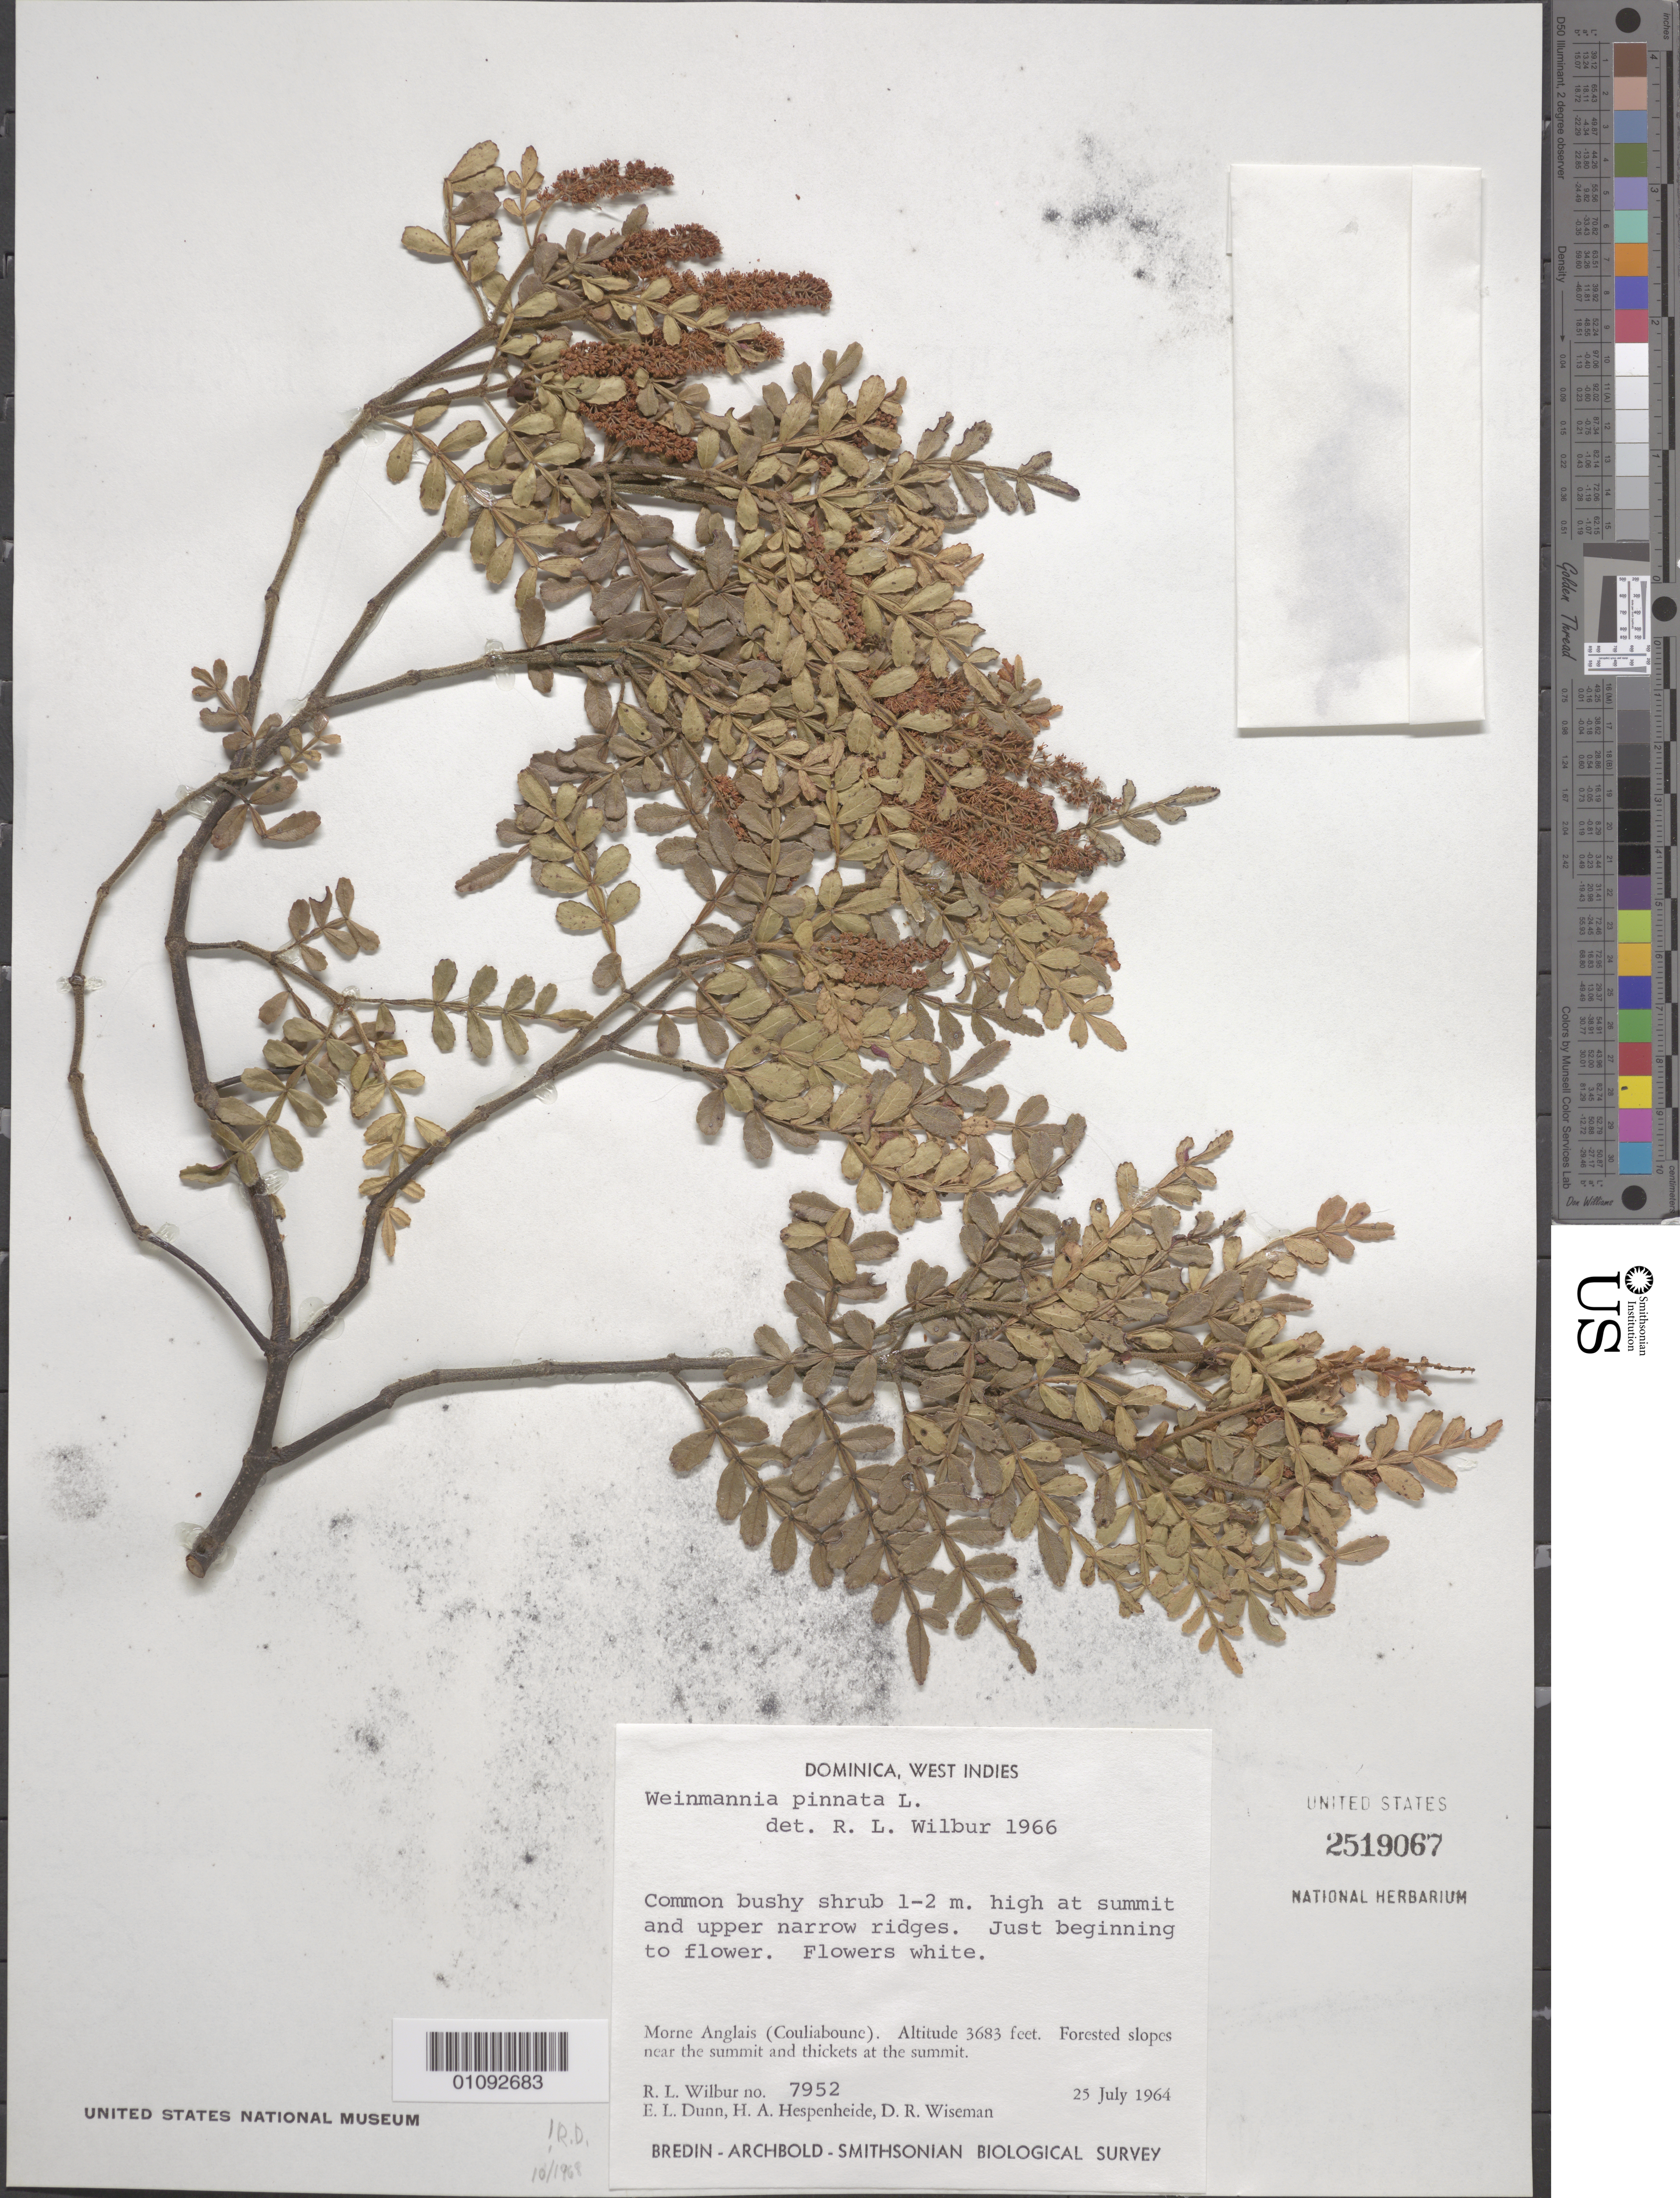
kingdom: Plantae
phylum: Tracheophyta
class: Magnoliopsida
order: Oxalidales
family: Cunoniaceae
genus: Weinmannia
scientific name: Weinmannia pinnata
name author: L.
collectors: R. L. Wilbur, E. Dunn, H. A. Hespenheide & D. R. Wiseman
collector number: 7952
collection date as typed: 25 Jul 1964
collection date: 1964-07-25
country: Dominica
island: Dominica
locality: Morne Anglais (Couliaboune). Forested slopes near the summit and thickets at the summit.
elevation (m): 1123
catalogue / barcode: US 2519067